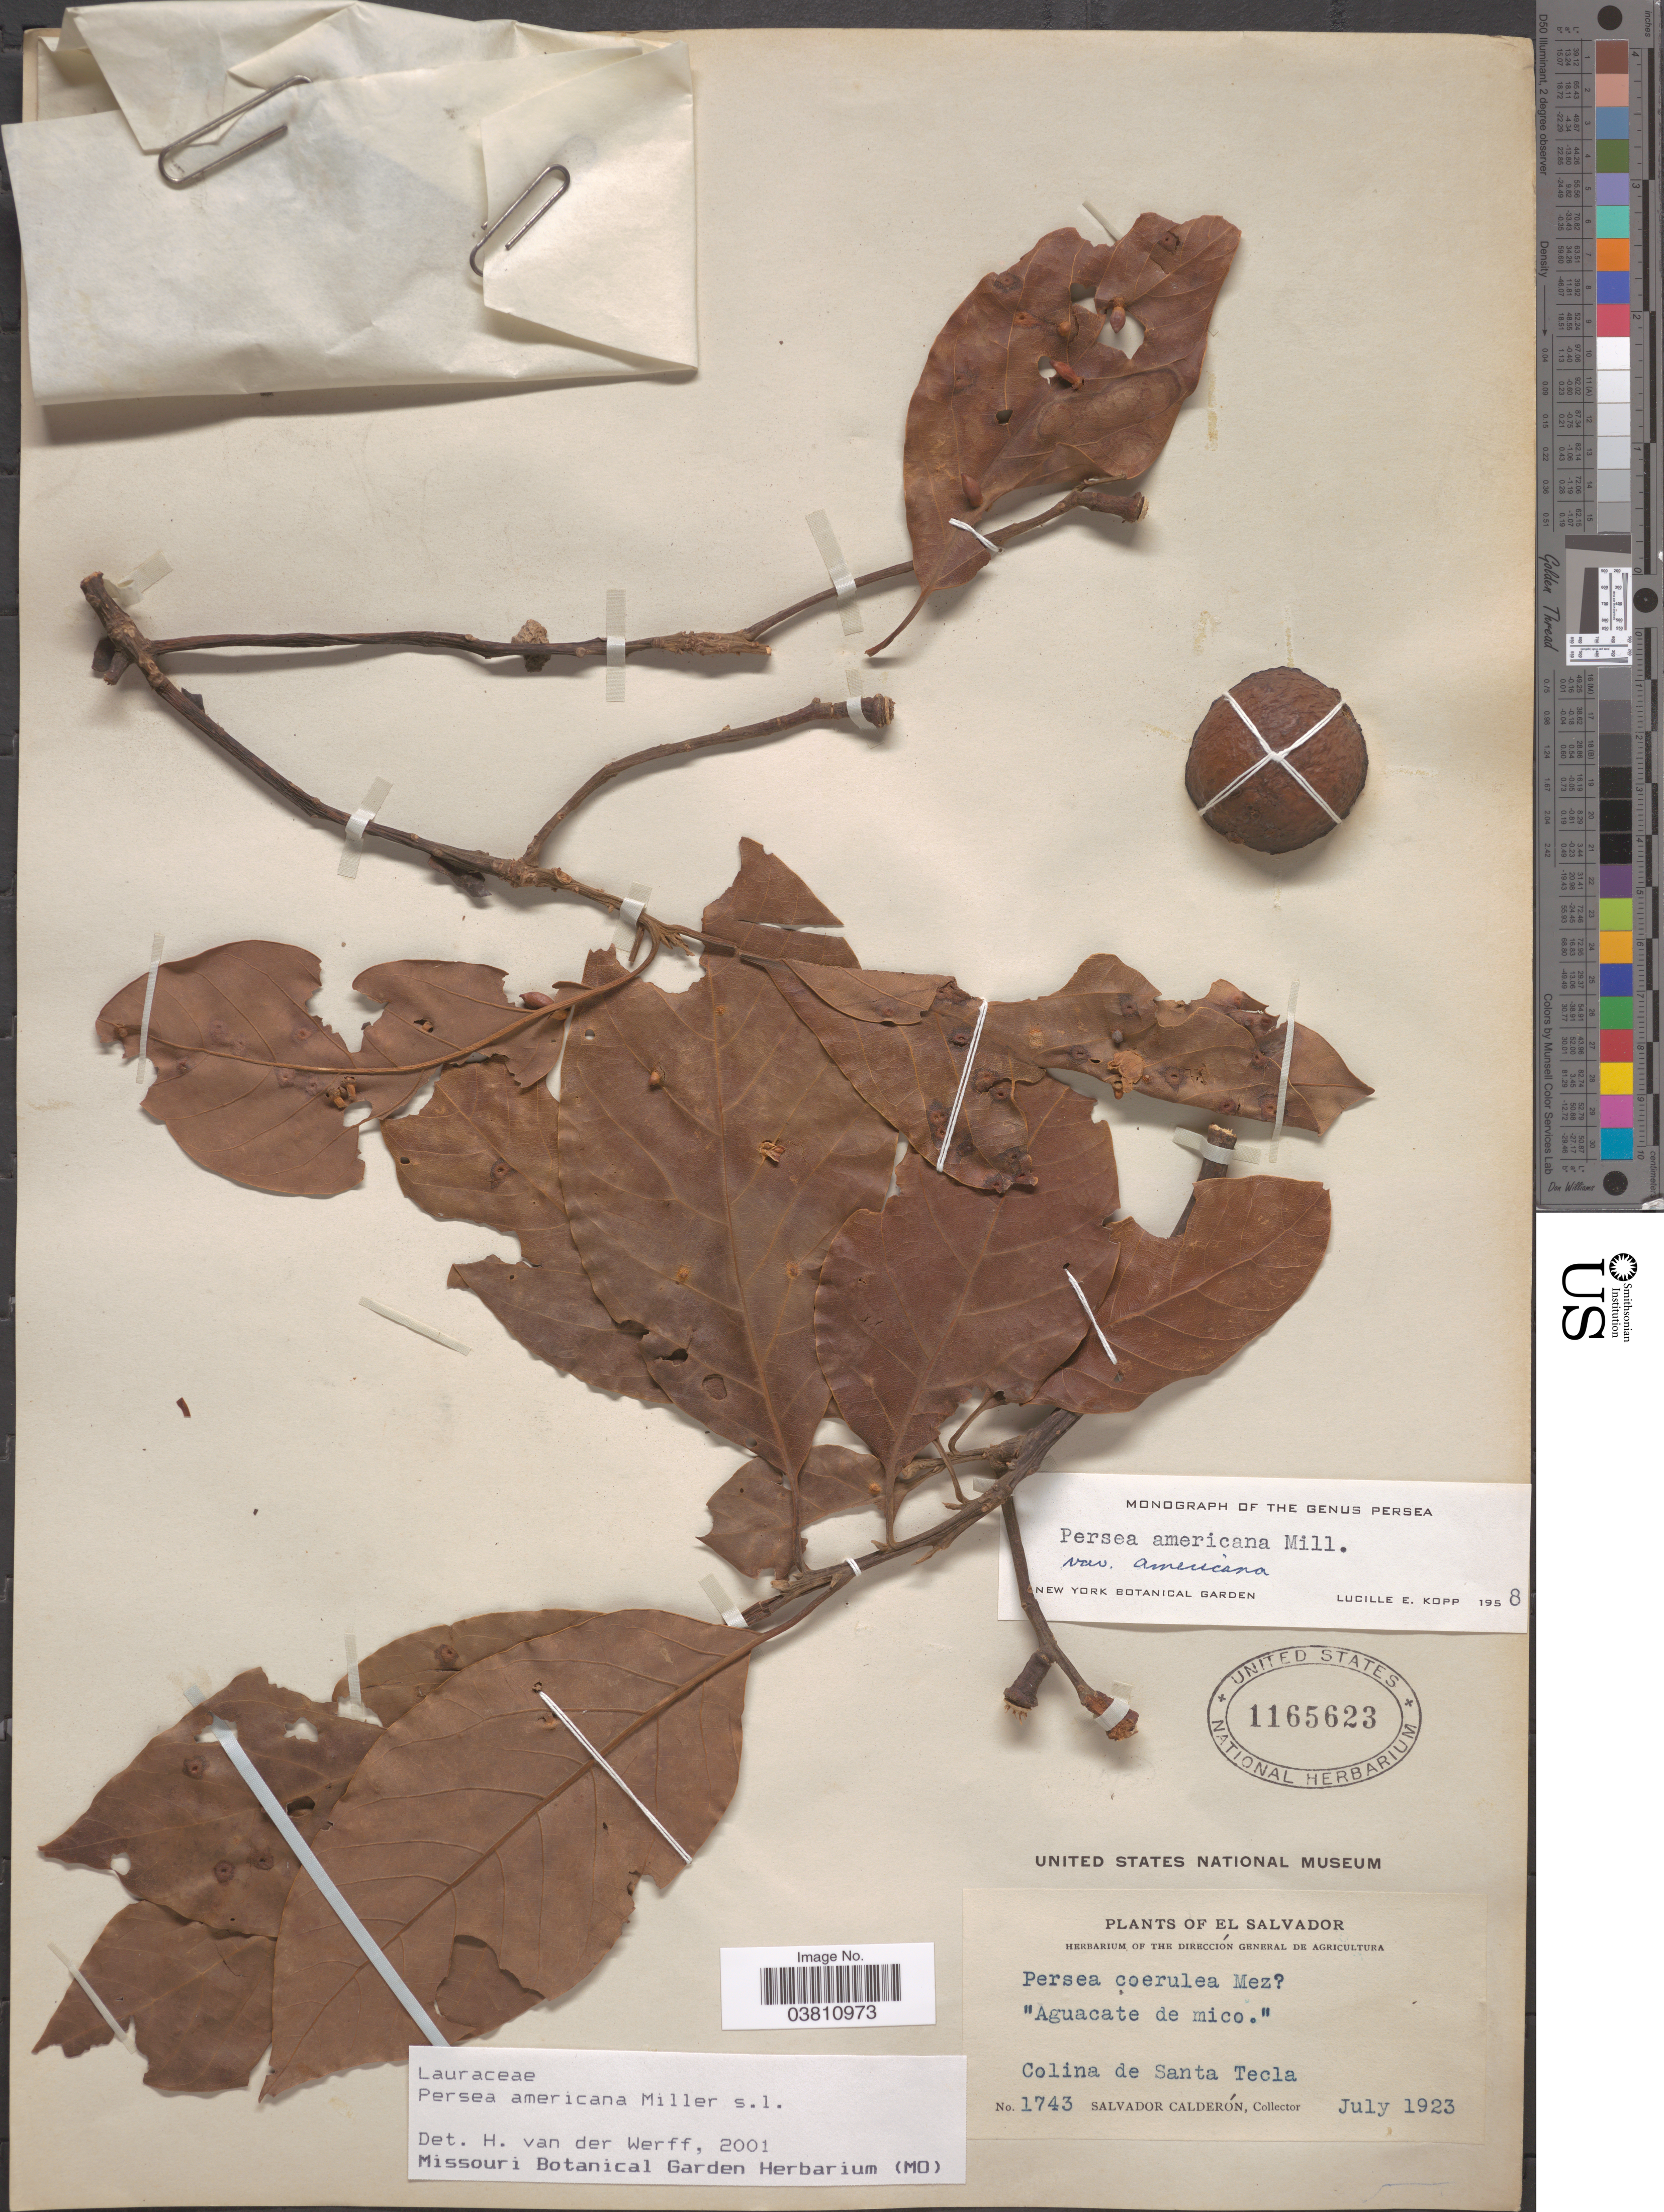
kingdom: Plantae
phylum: Tracheophyta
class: Magnoliopsida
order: Laurales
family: Lauraceae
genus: Persea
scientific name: Persea americana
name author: Mill.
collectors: S. Calderón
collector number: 1743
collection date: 1923-07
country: El Salvador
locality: Colina de Santa Tecla.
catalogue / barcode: US 1165623